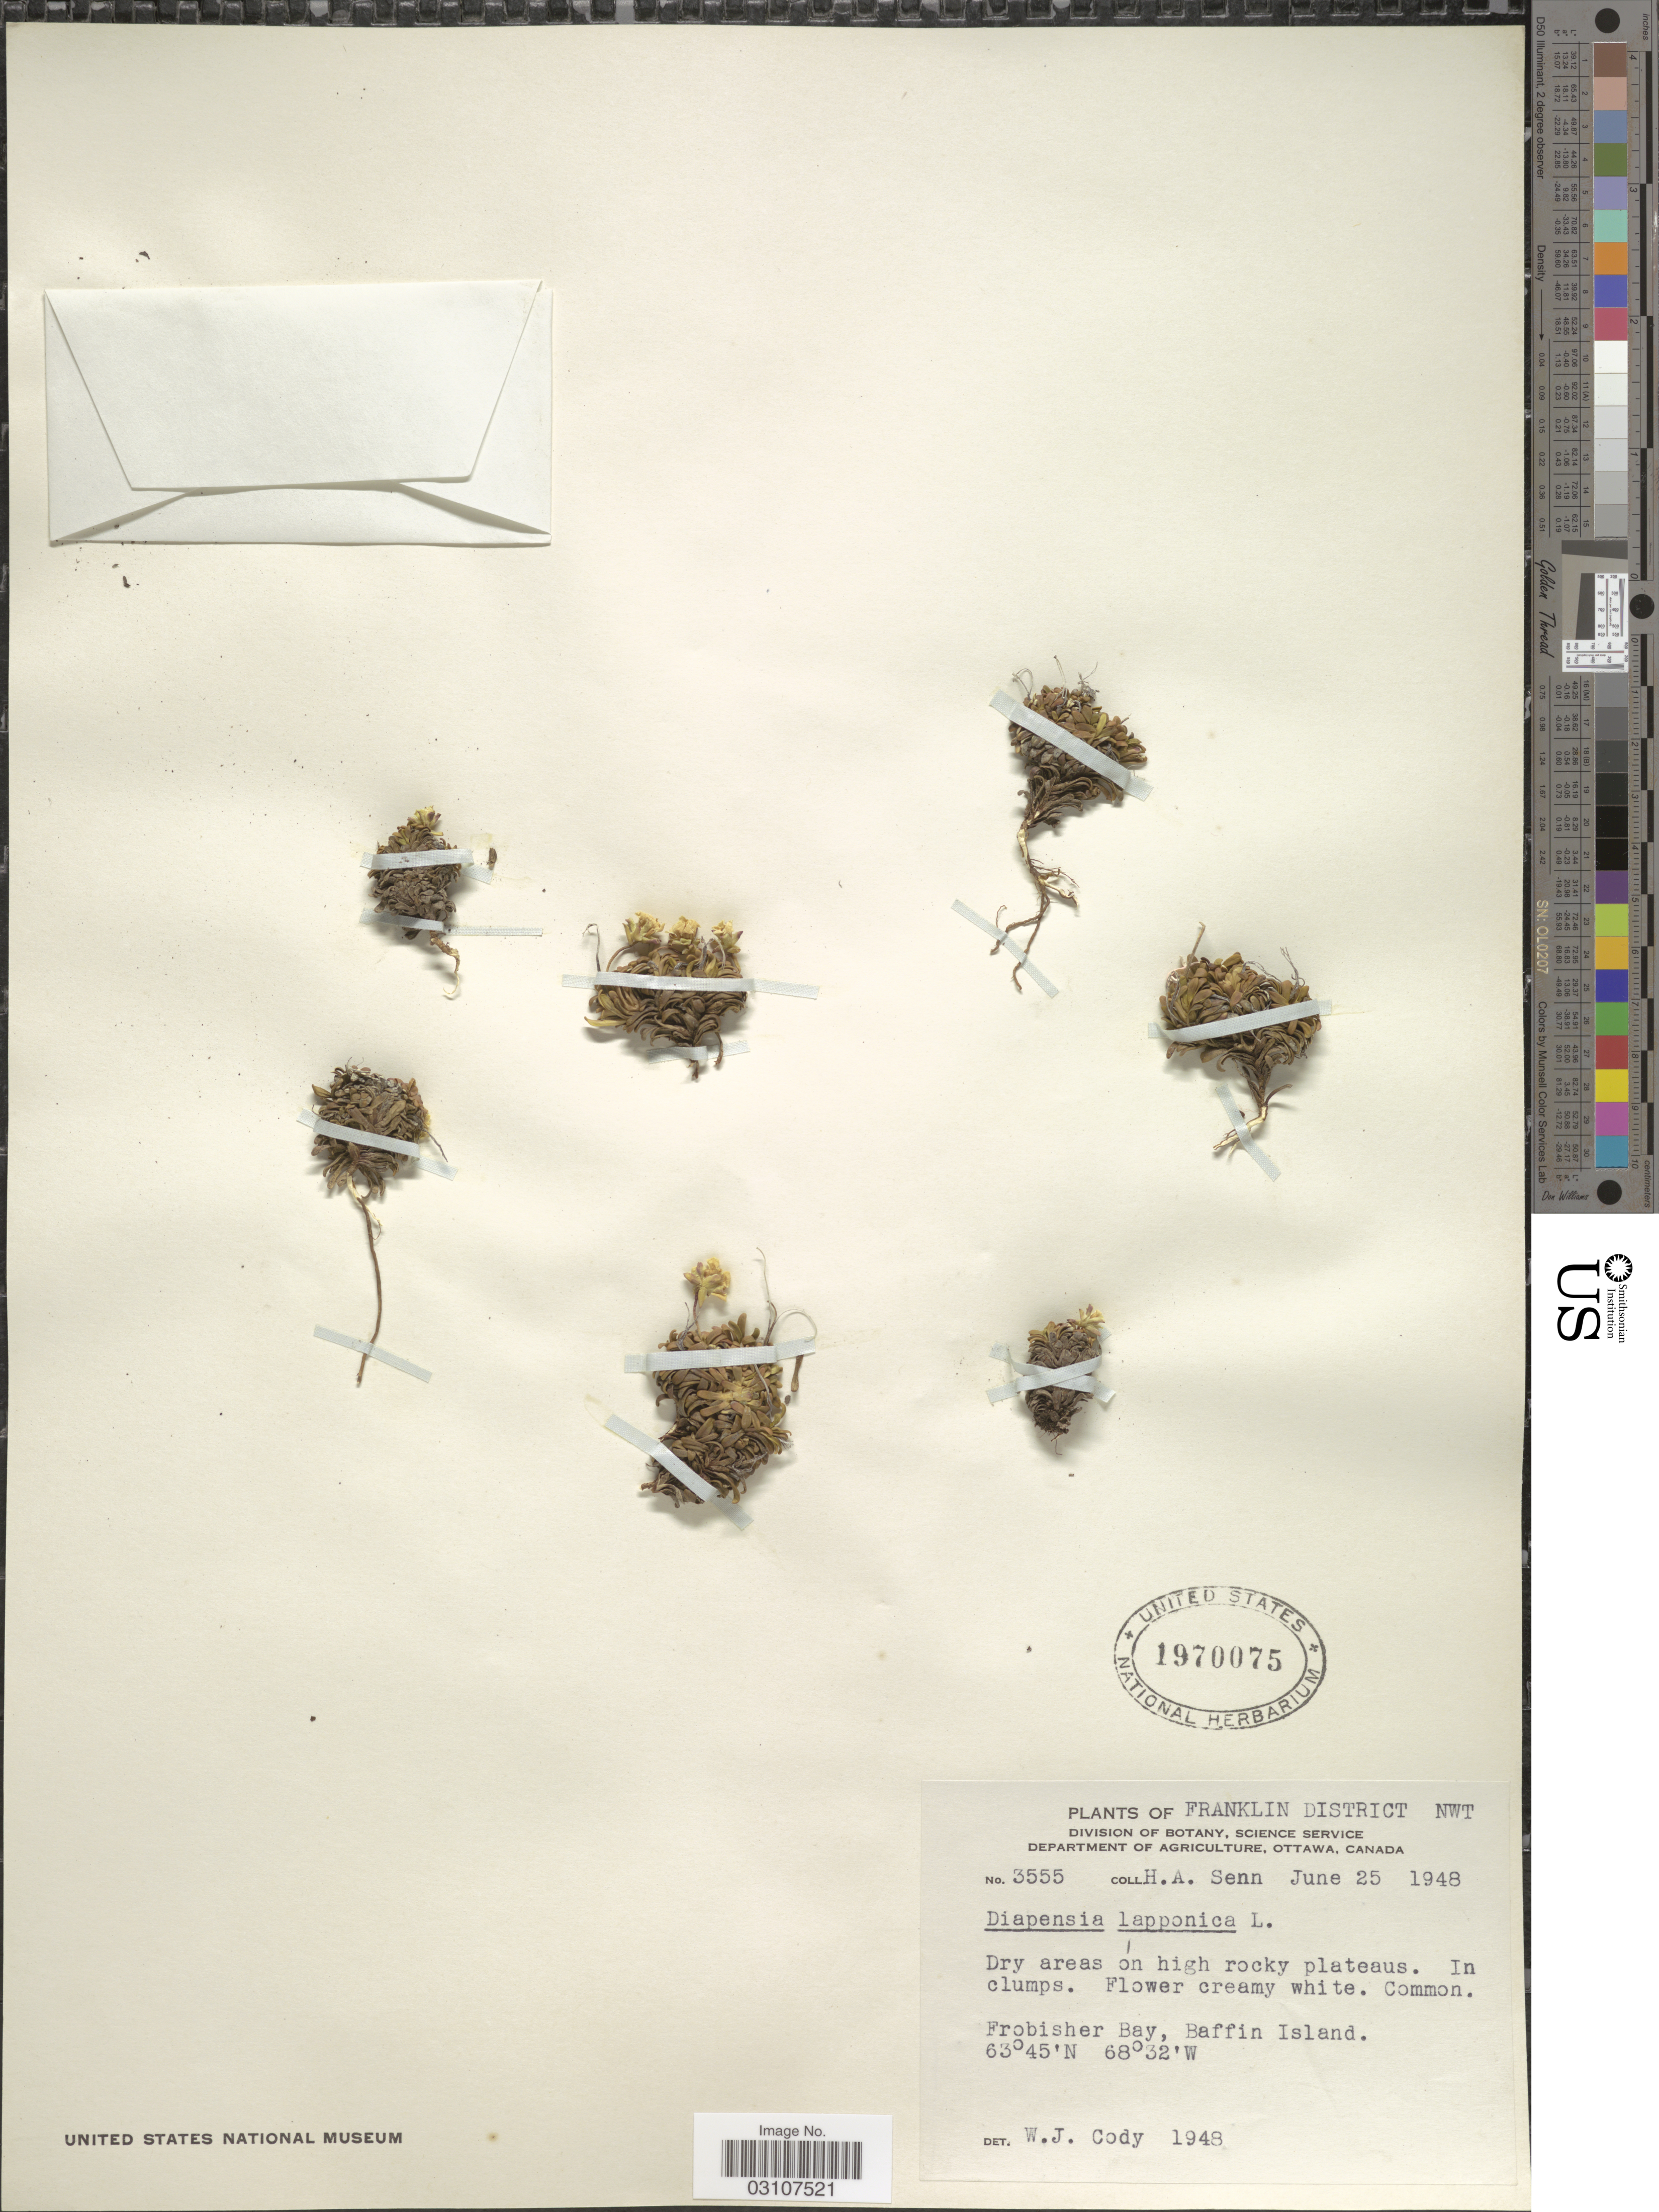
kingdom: Plantae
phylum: Tracheophyta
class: Magnoliopsida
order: Ericales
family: Diapensiaceae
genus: Diapensia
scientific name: Diapensia lapponica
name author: L.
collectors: H. Senn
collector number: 3555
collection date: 1948-06-25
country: Canada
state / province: Northwest Territories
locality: Franklin District. NWT. Frobisher Bay, Baffin Island.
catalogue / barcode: US 1970075